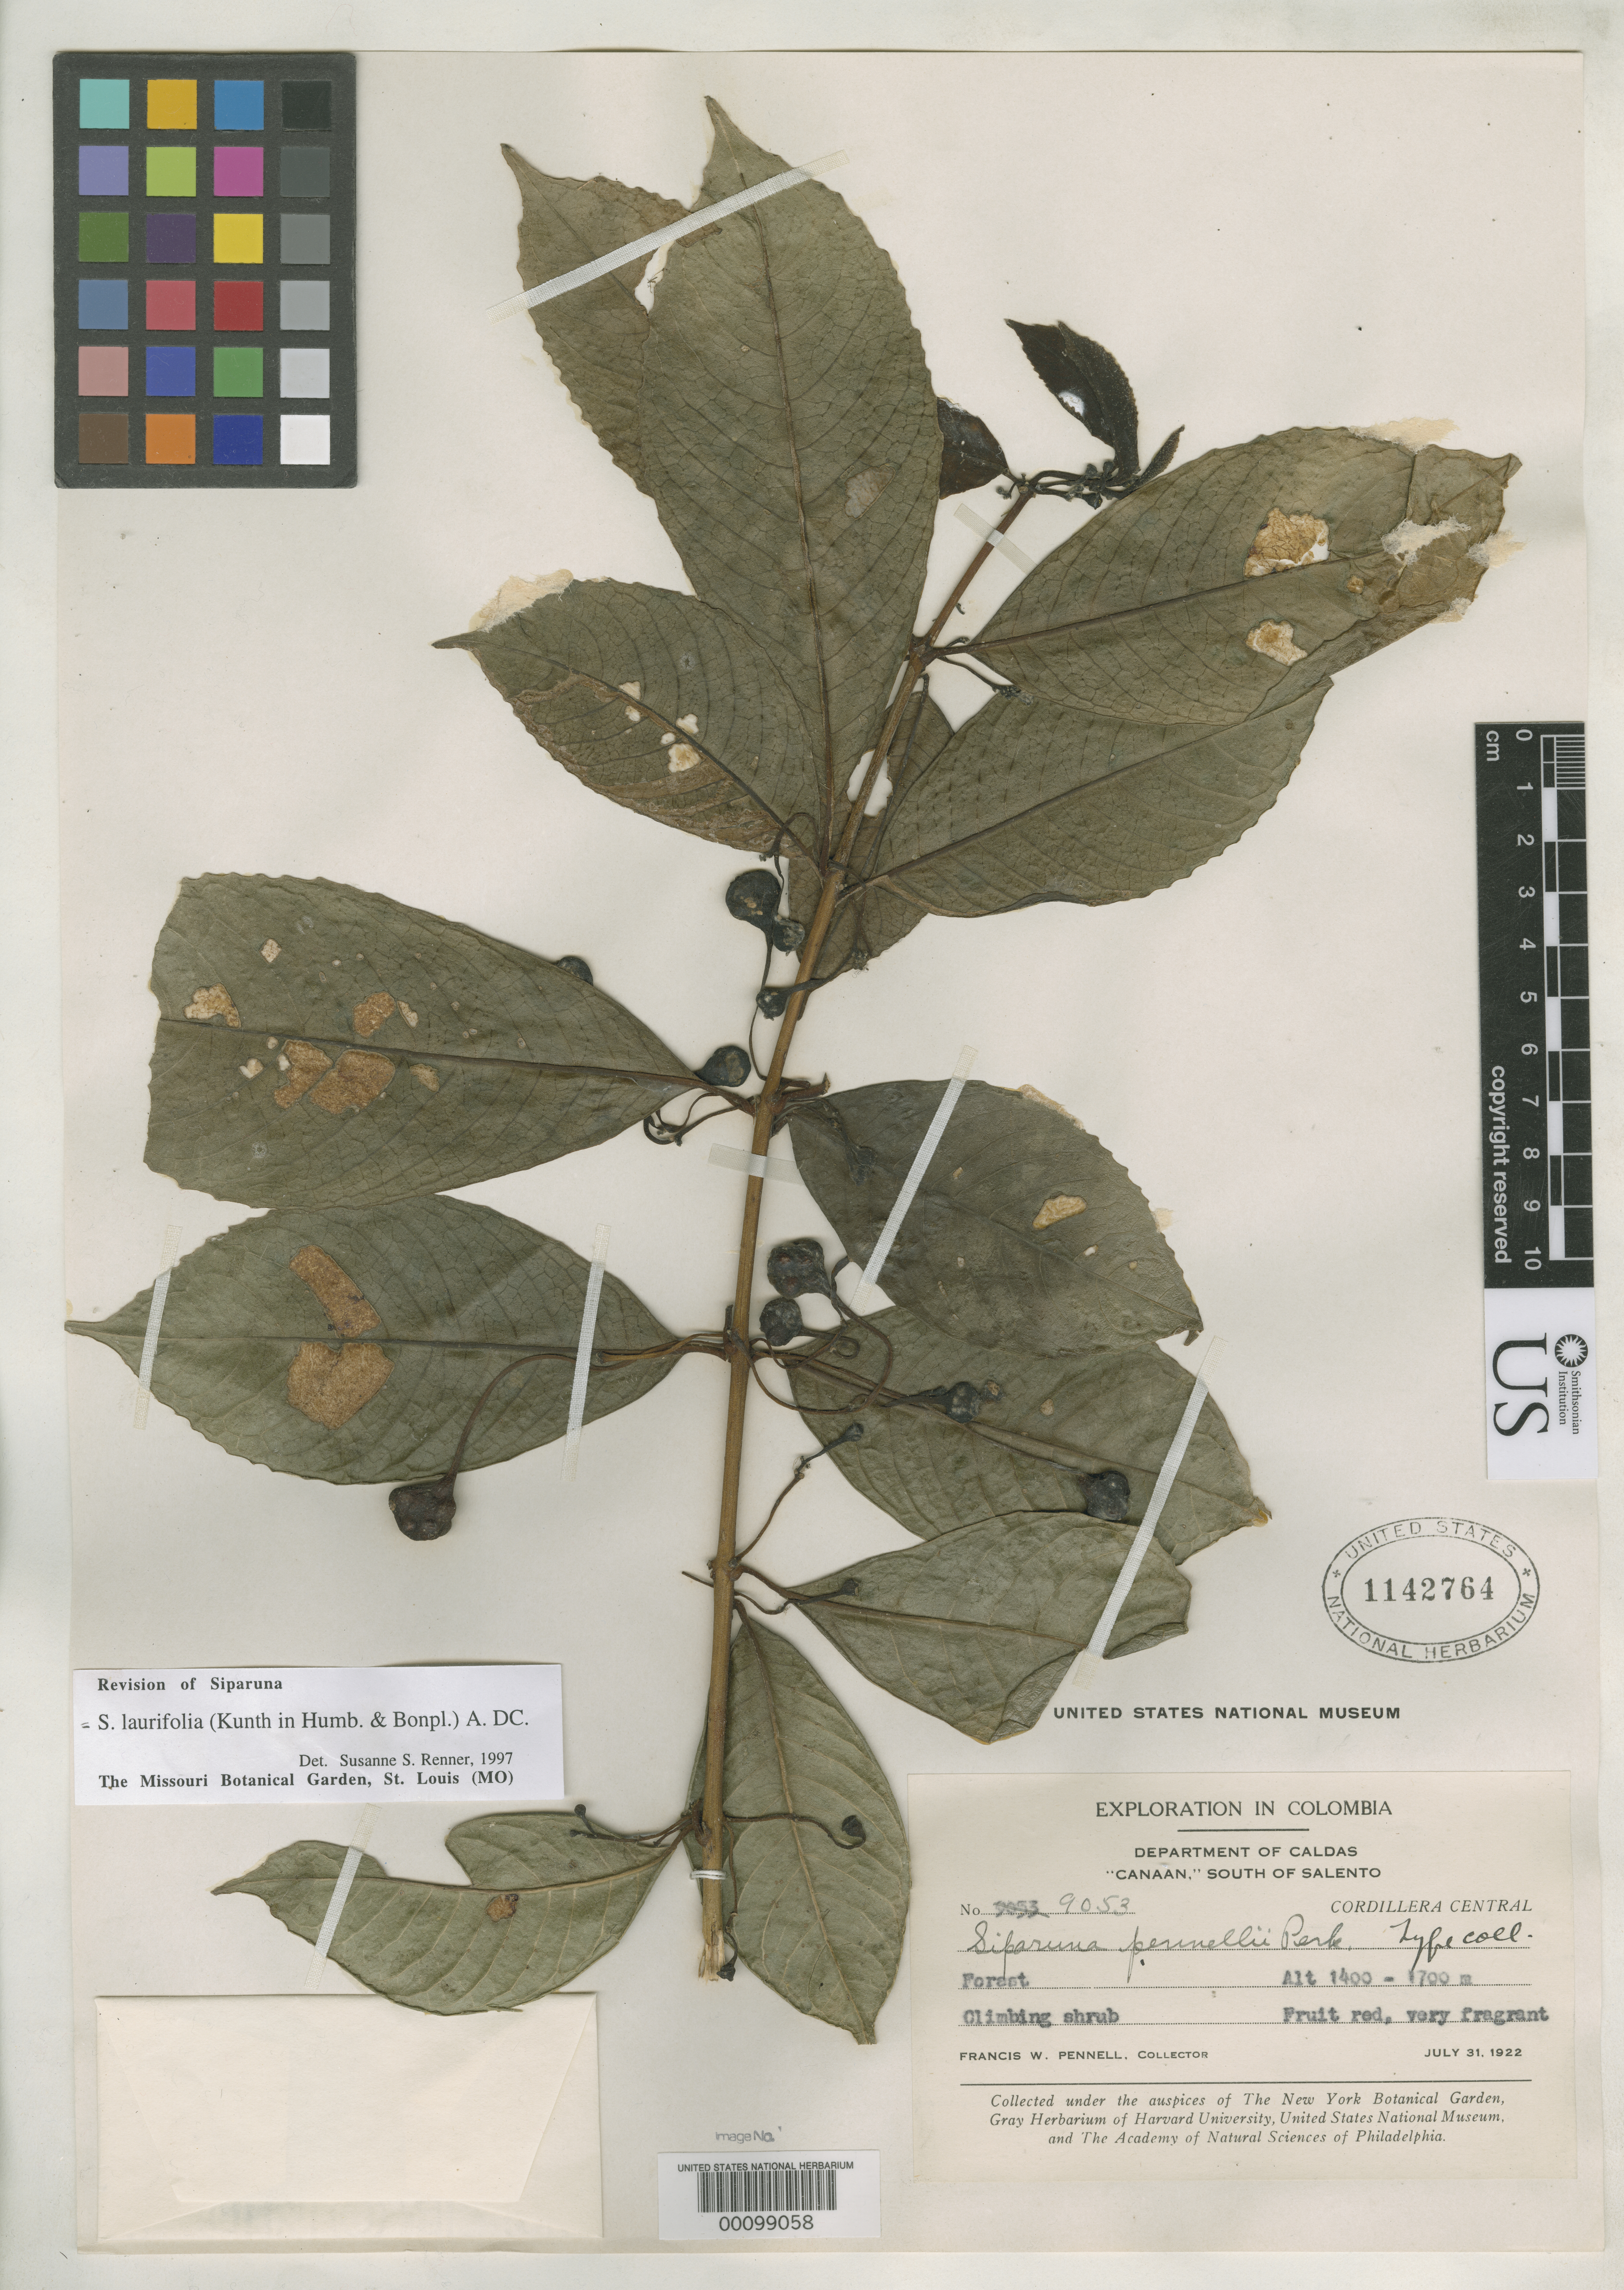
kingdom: Plantae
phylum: Tracheophyta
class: Magnoliopsida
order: Laurales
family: Siparunaceae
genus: Siparuna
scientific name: Siparuna pennellii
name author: Perkins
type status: Syntype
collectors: F. W. Pennell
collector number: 9053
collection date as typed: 31 Jul 1922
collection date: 1922-07-31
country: Colombia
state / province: Caldas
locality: Canaan, S of Salento, Cordillera Central.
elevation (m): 1400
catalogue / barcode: US 1142764